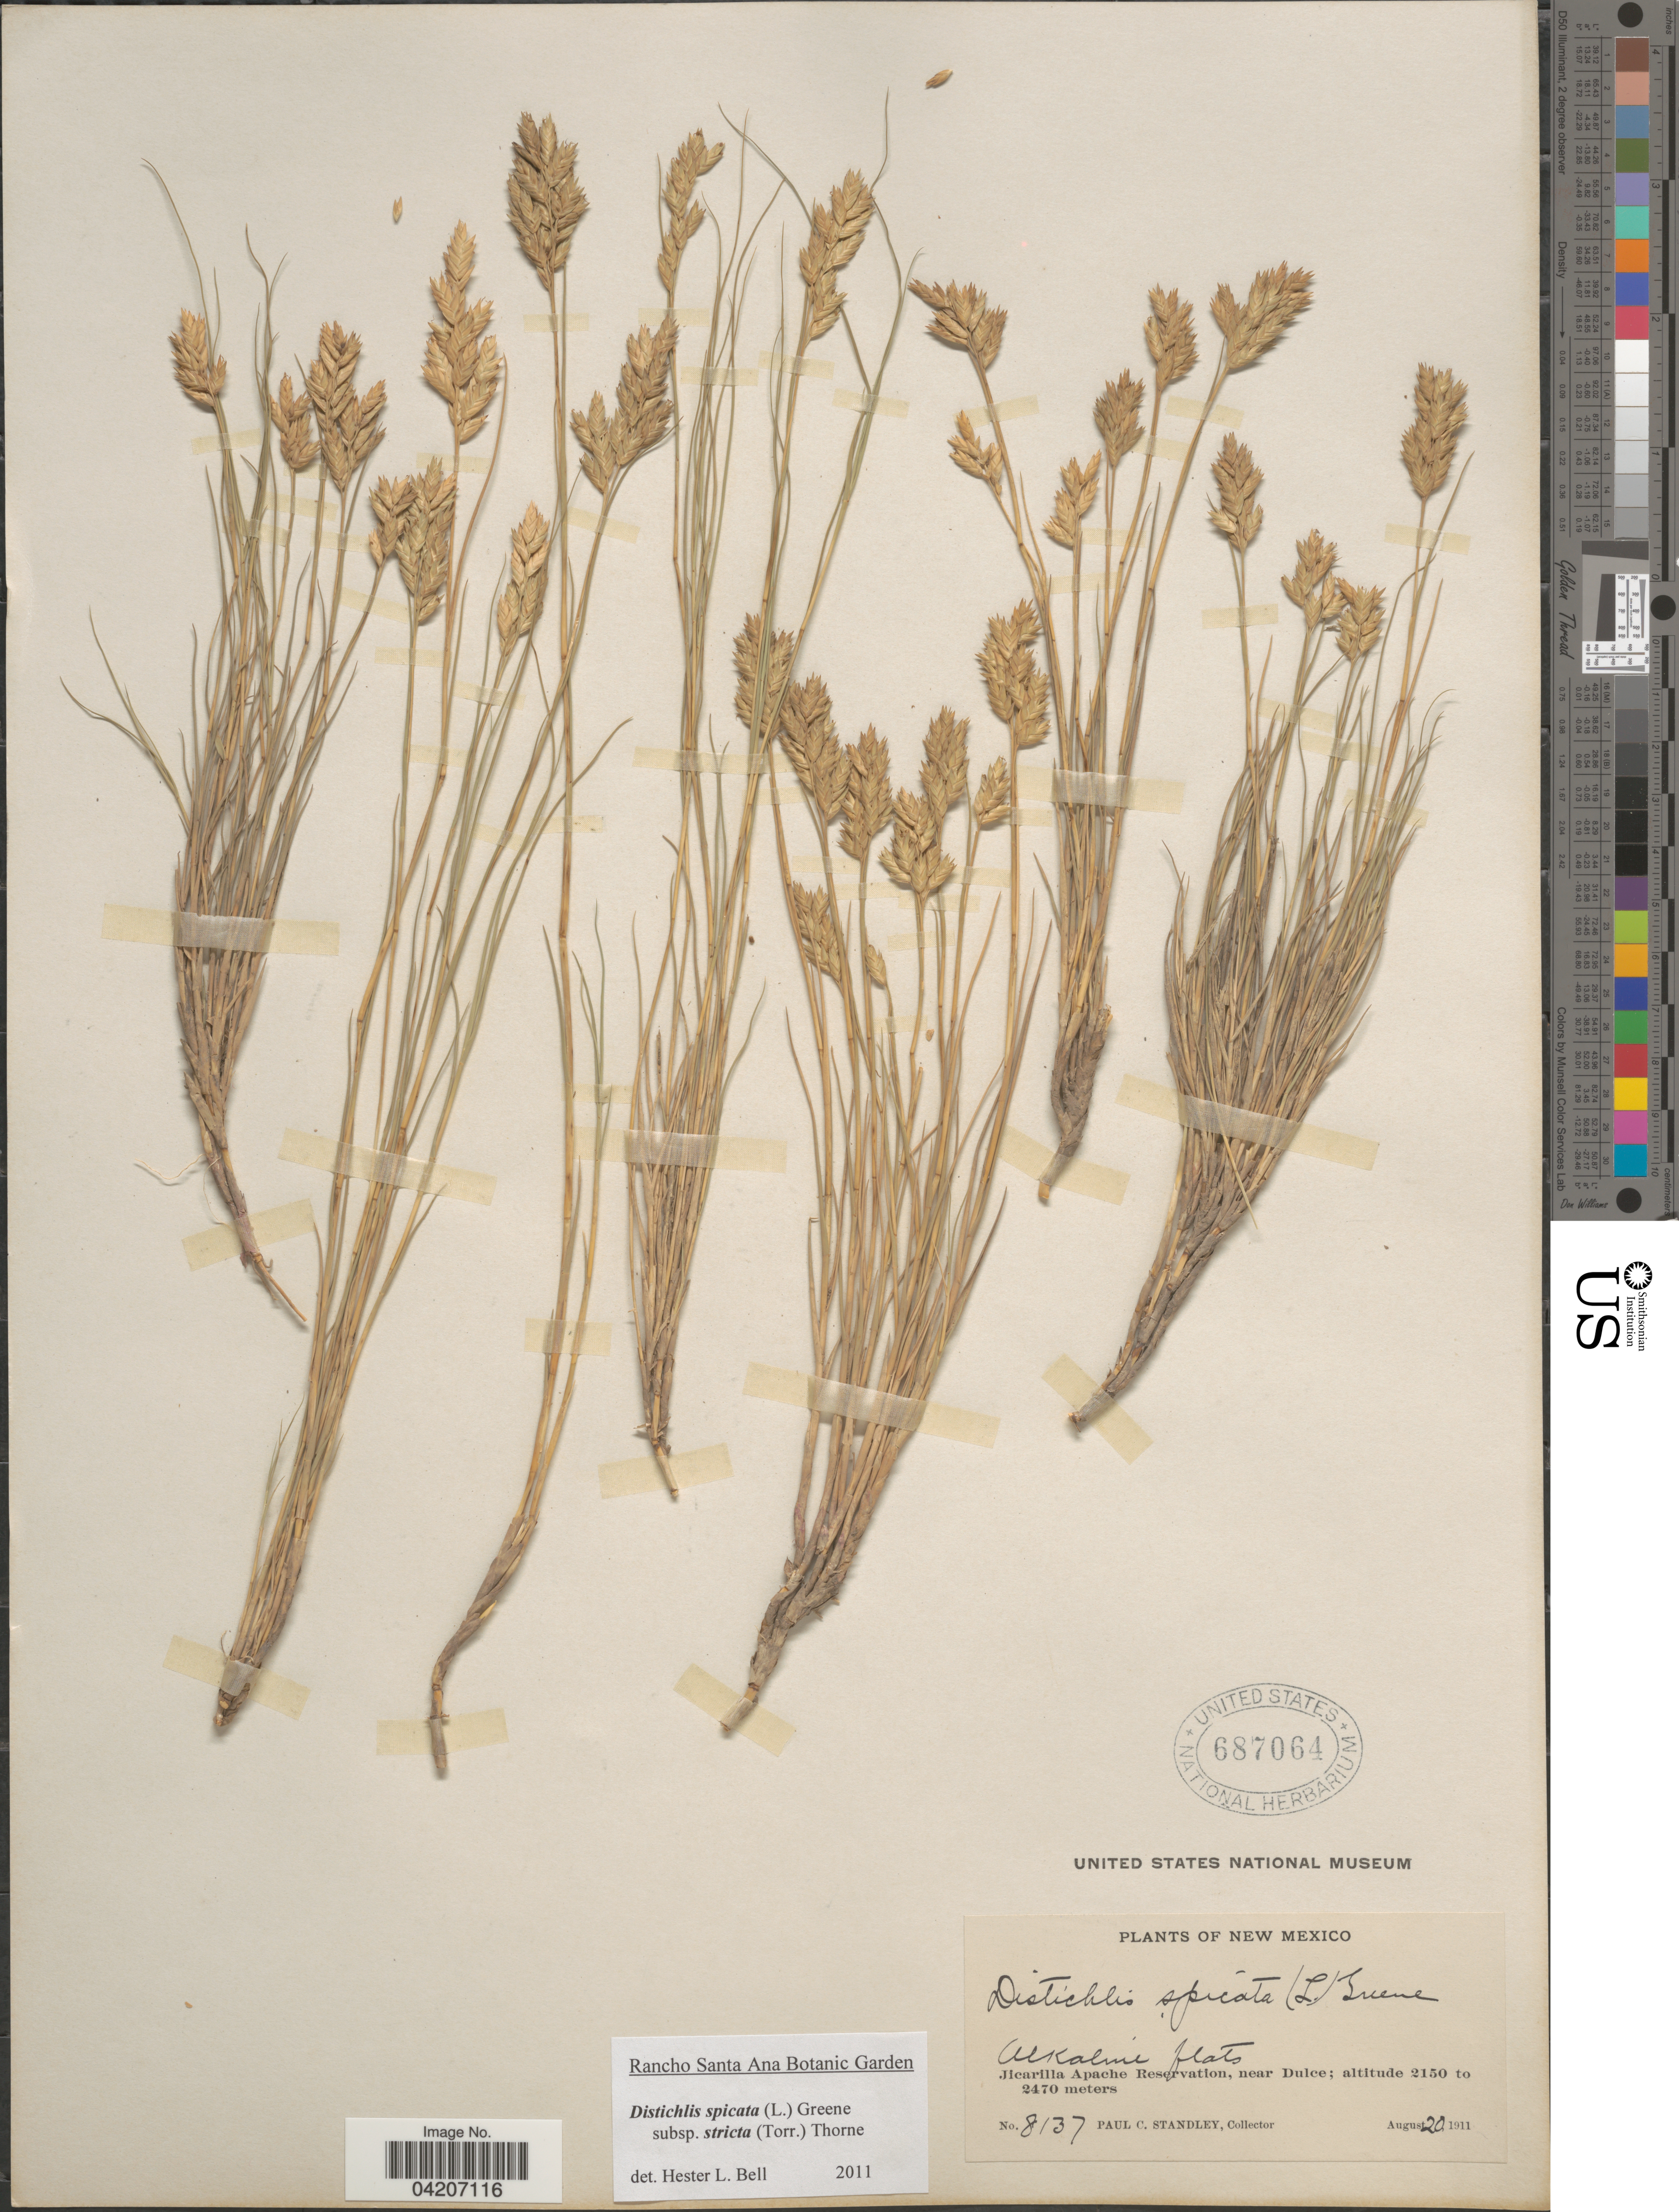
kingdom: Plantae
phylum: Tracheophyta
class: Liliopsida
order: Poales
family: Poaceae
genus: Distichlis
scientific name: Distichlis spicata subsp. stricta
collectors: P. C. Standley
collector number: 8137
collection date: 1911-08-20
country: United States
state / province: New Mexico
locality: Alkaline flats. Jicarilla Apache Reservation, near Dulce.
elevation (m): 2150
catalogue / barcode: US 687064